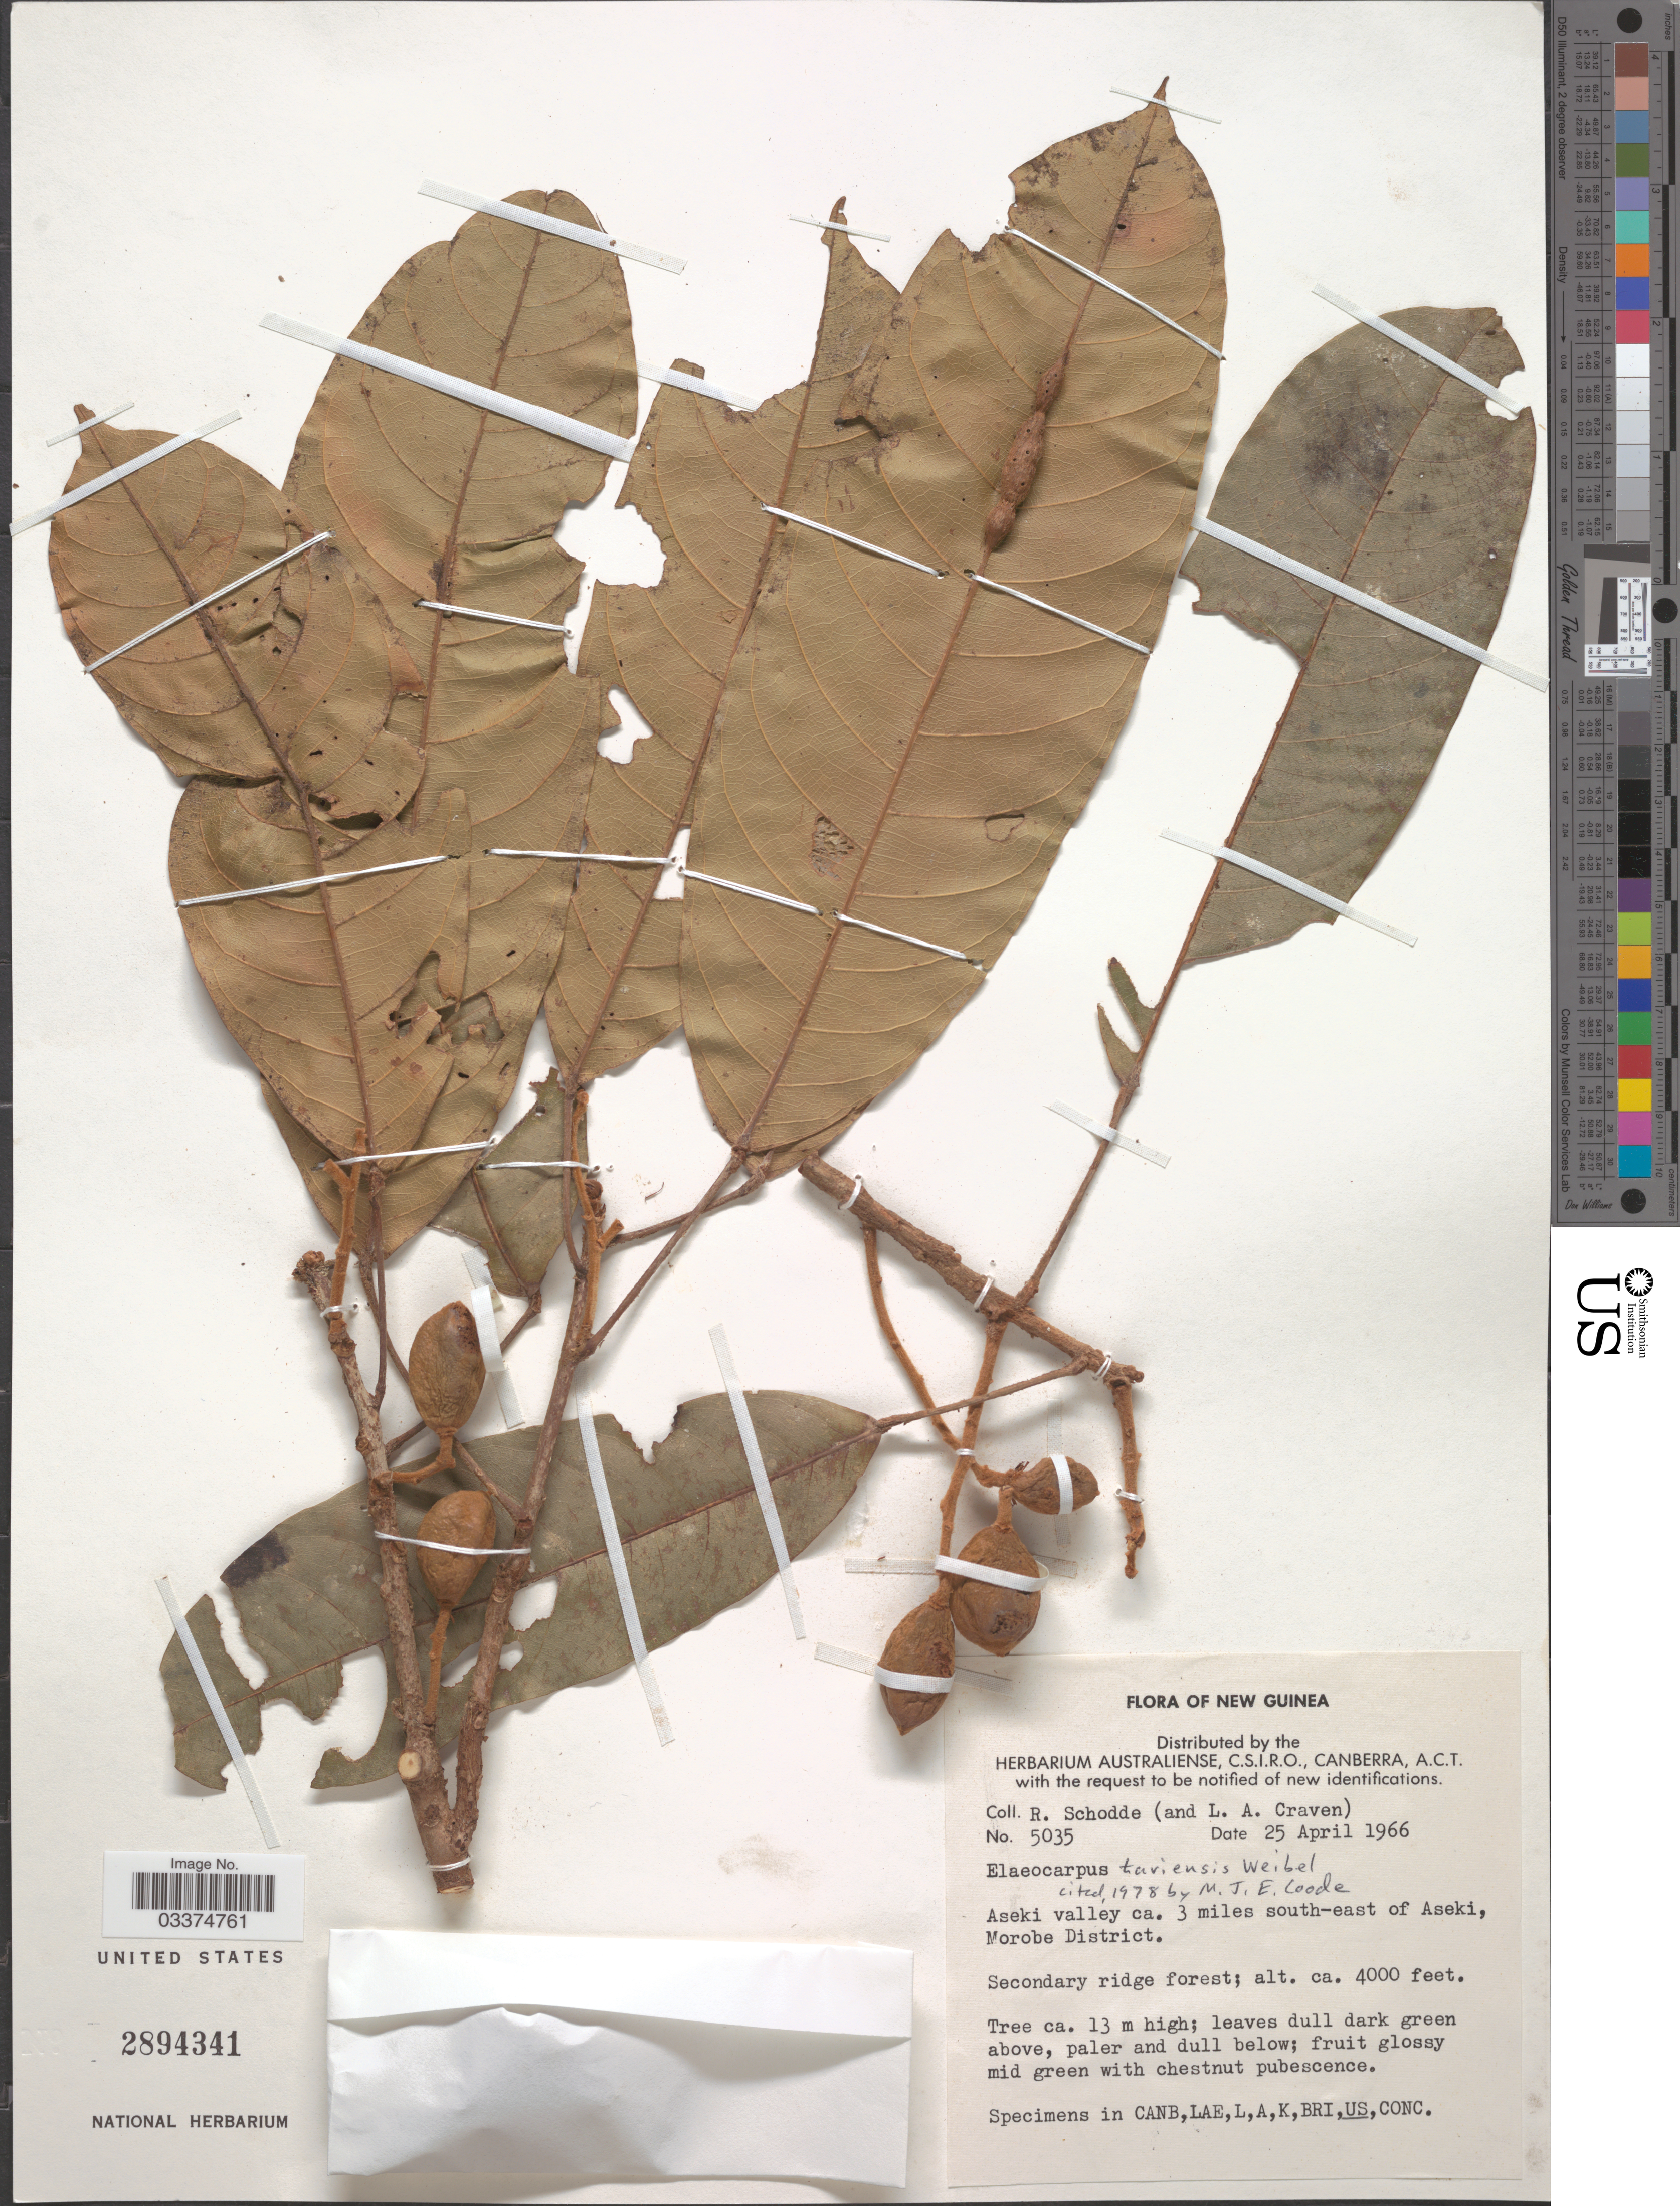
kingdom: Plantae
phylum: Tracheophyta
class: Magnoliopsida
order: Oxalidales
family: Elaeocarpaceae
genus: Elaeocarpus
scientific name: Elaeocarpus tariensis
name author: Weibel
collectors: R. Schodde & L. A. Craven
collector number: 5035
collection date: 1966-04-25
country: Papua New Guinea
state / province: Morobe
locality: New Guinea. Aseki valley ca. 3 miles south-east of Aseki, Morobe District.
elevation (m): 1219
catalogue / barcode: US 2894341